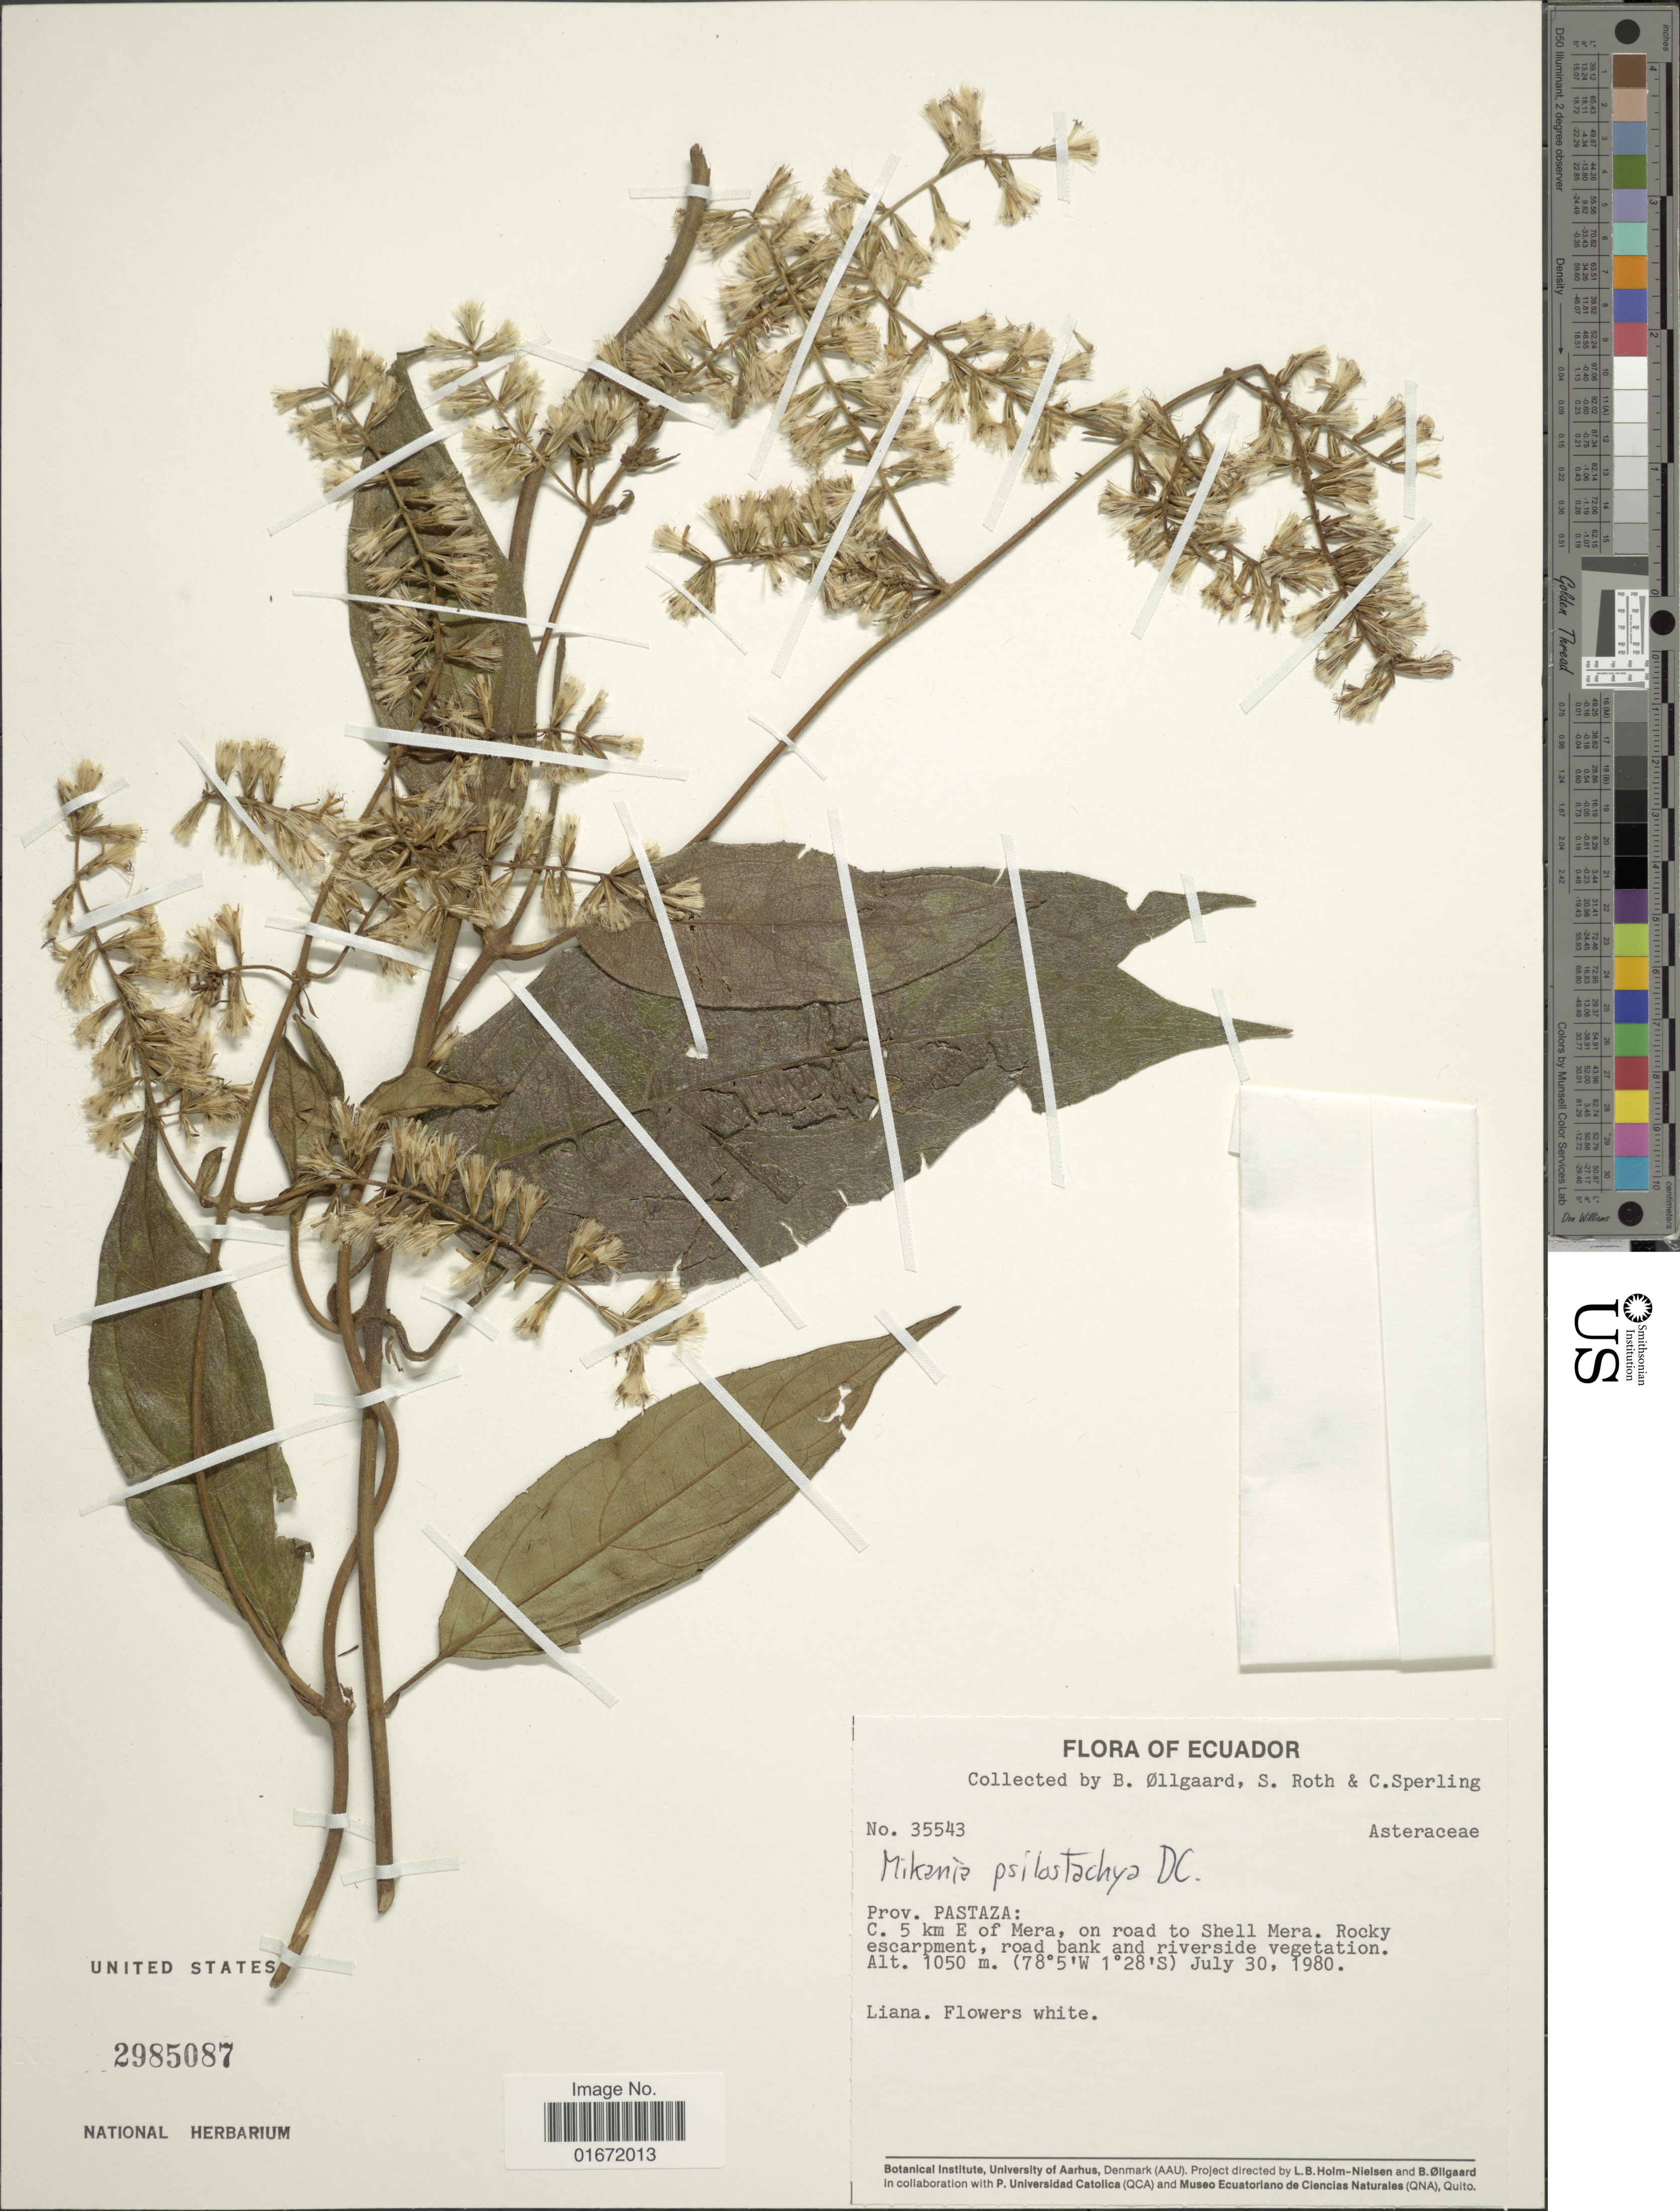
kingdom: Plantae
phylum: Tracheophyta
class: Magnoliopsida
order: Asterales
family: Asteraceae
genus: Mikania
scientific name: Mikania psilostachya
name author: DC.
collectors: B. Øllgaard, S. Roth & C. Sperling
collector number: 35543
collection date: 1980-07-30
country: Ecuador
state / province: Pastaza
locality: Prov. Pastaza: C. 5 km E of Mera, on road to Shell Mera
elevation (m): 1050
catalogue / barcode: US 2985087